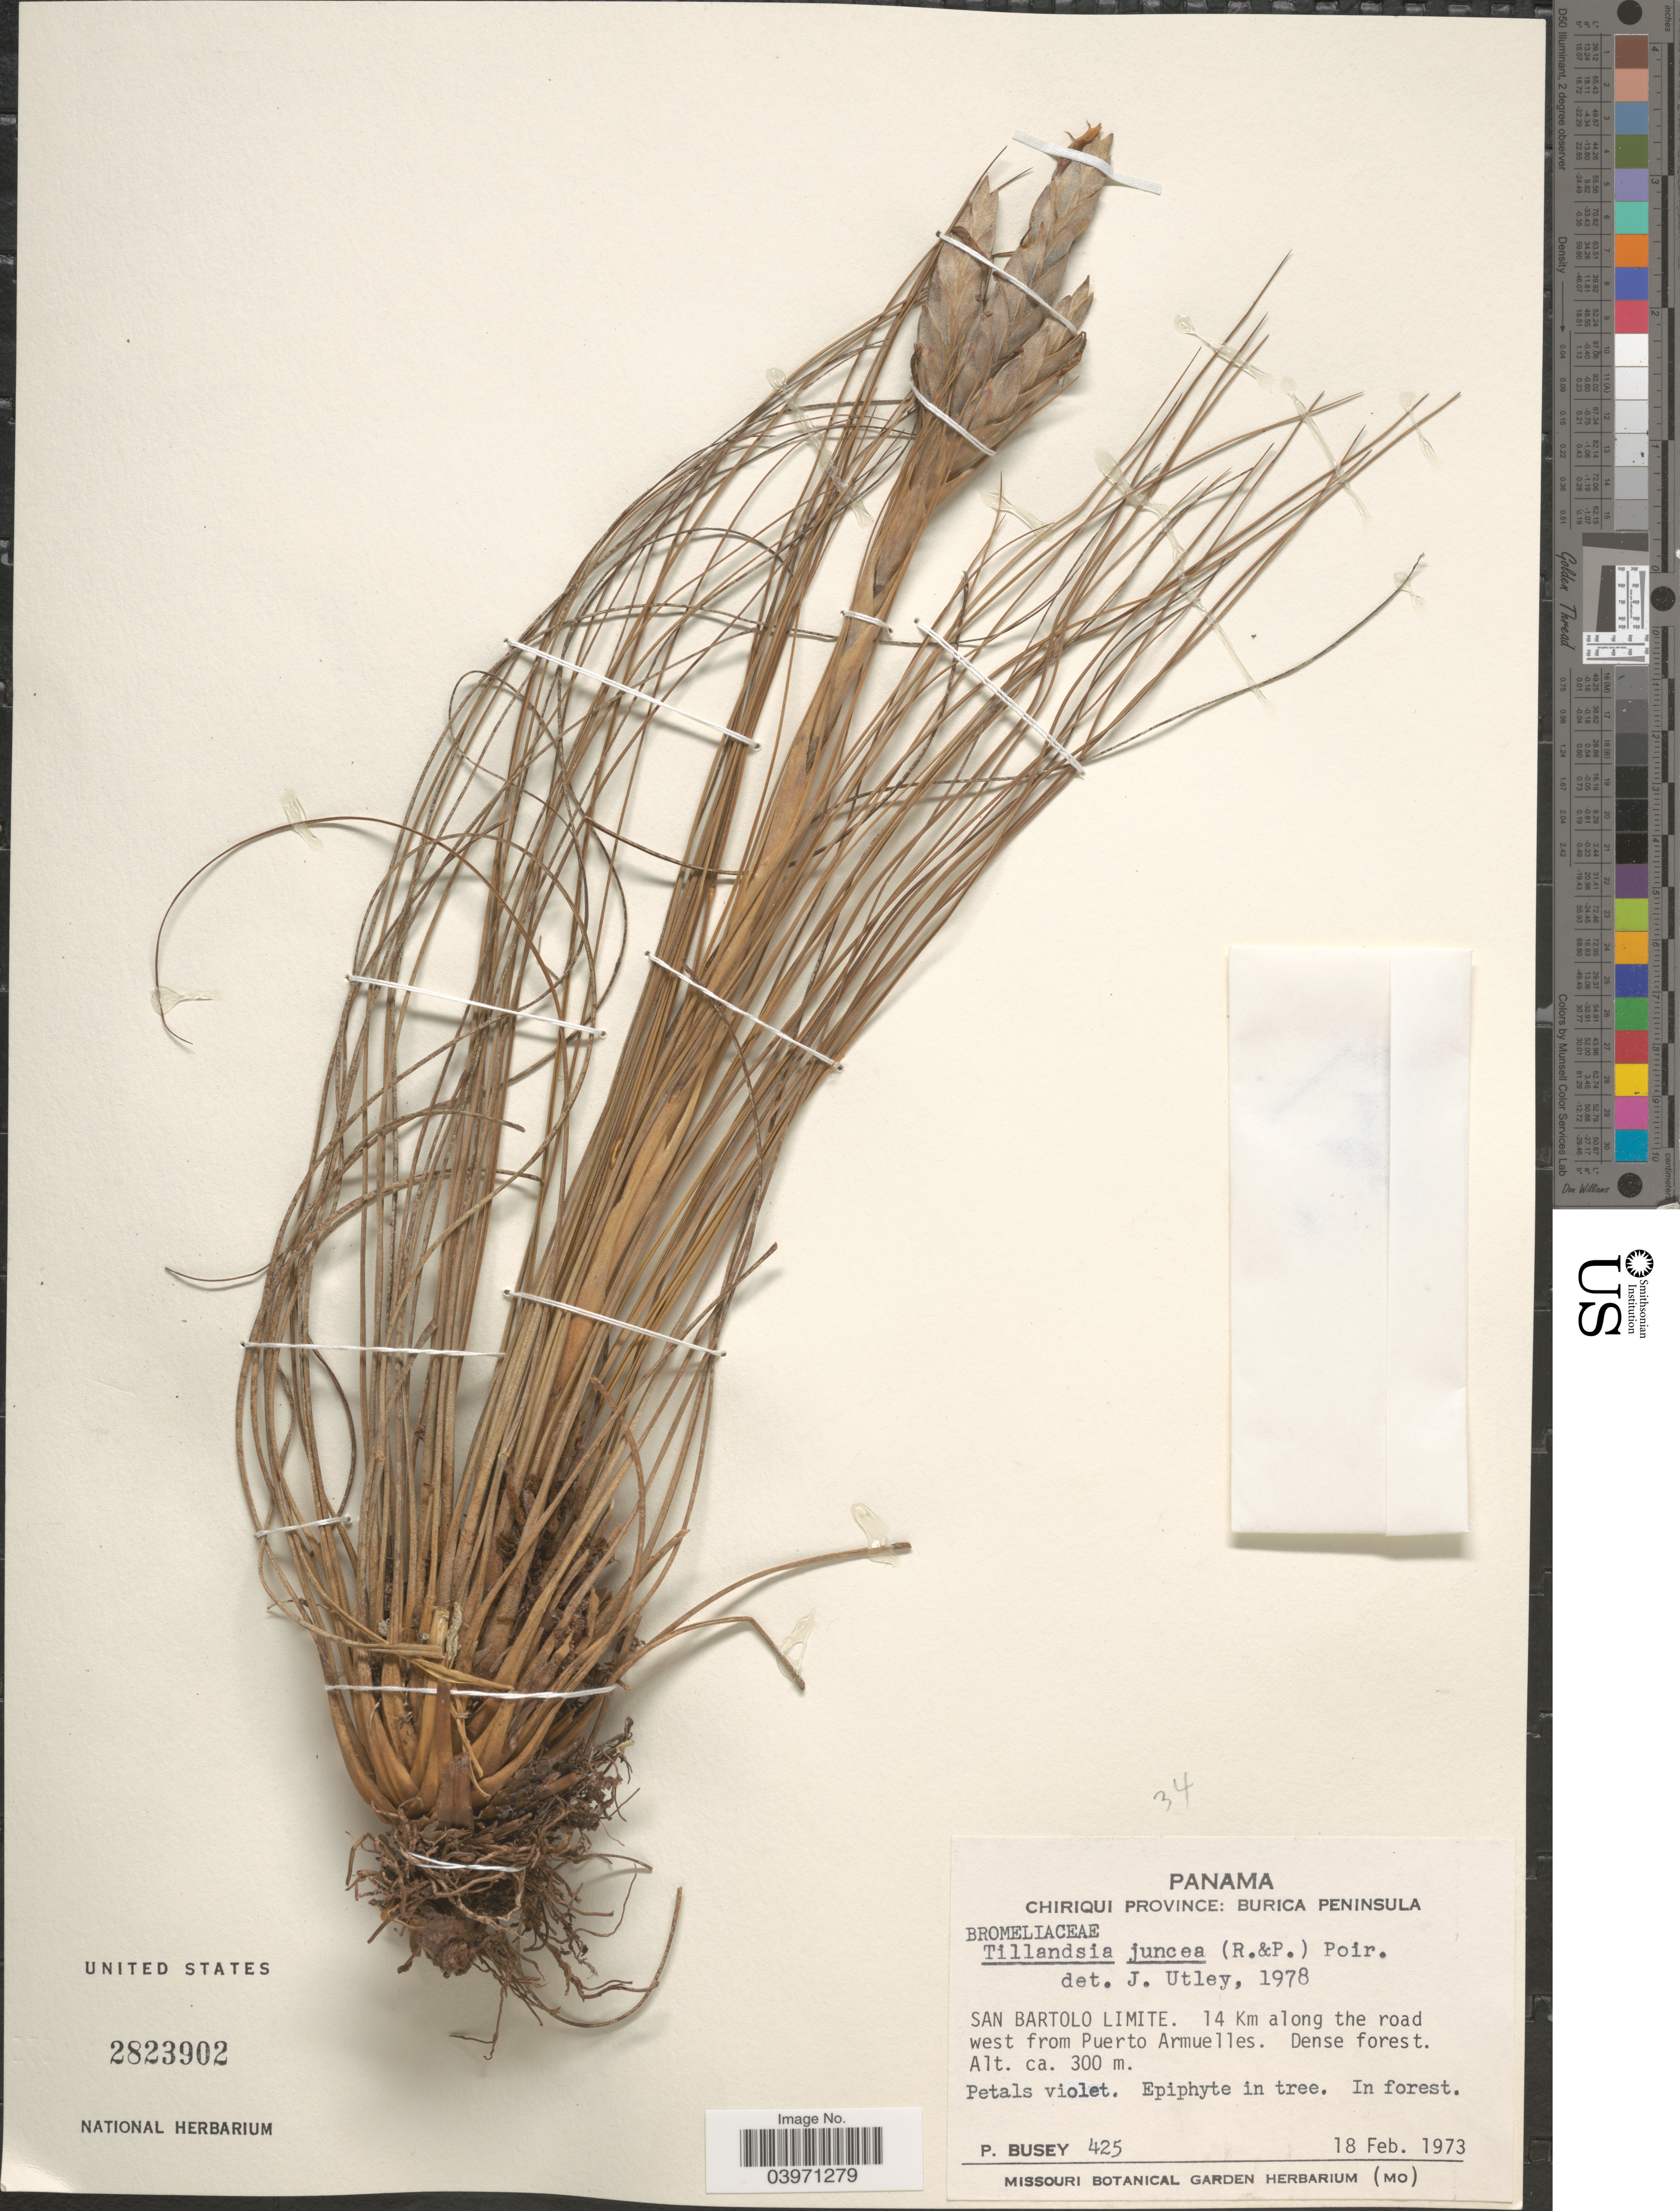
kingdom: Plantae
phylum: Tracheophyta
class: Liliopsida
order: Poales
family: Bromeliaceae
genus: Tillandsia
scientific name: Tillandsia juncea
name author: (Ruiz & Pav.) Poir.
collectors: P. Busey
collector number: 425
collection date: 1973-02-18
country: Panama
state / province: Chiriqui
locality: Burica Peninsula. San Bartolo Limite. 14 Km along the road west from Puerto Armuelles.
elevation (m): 300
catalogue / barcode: US 2823902